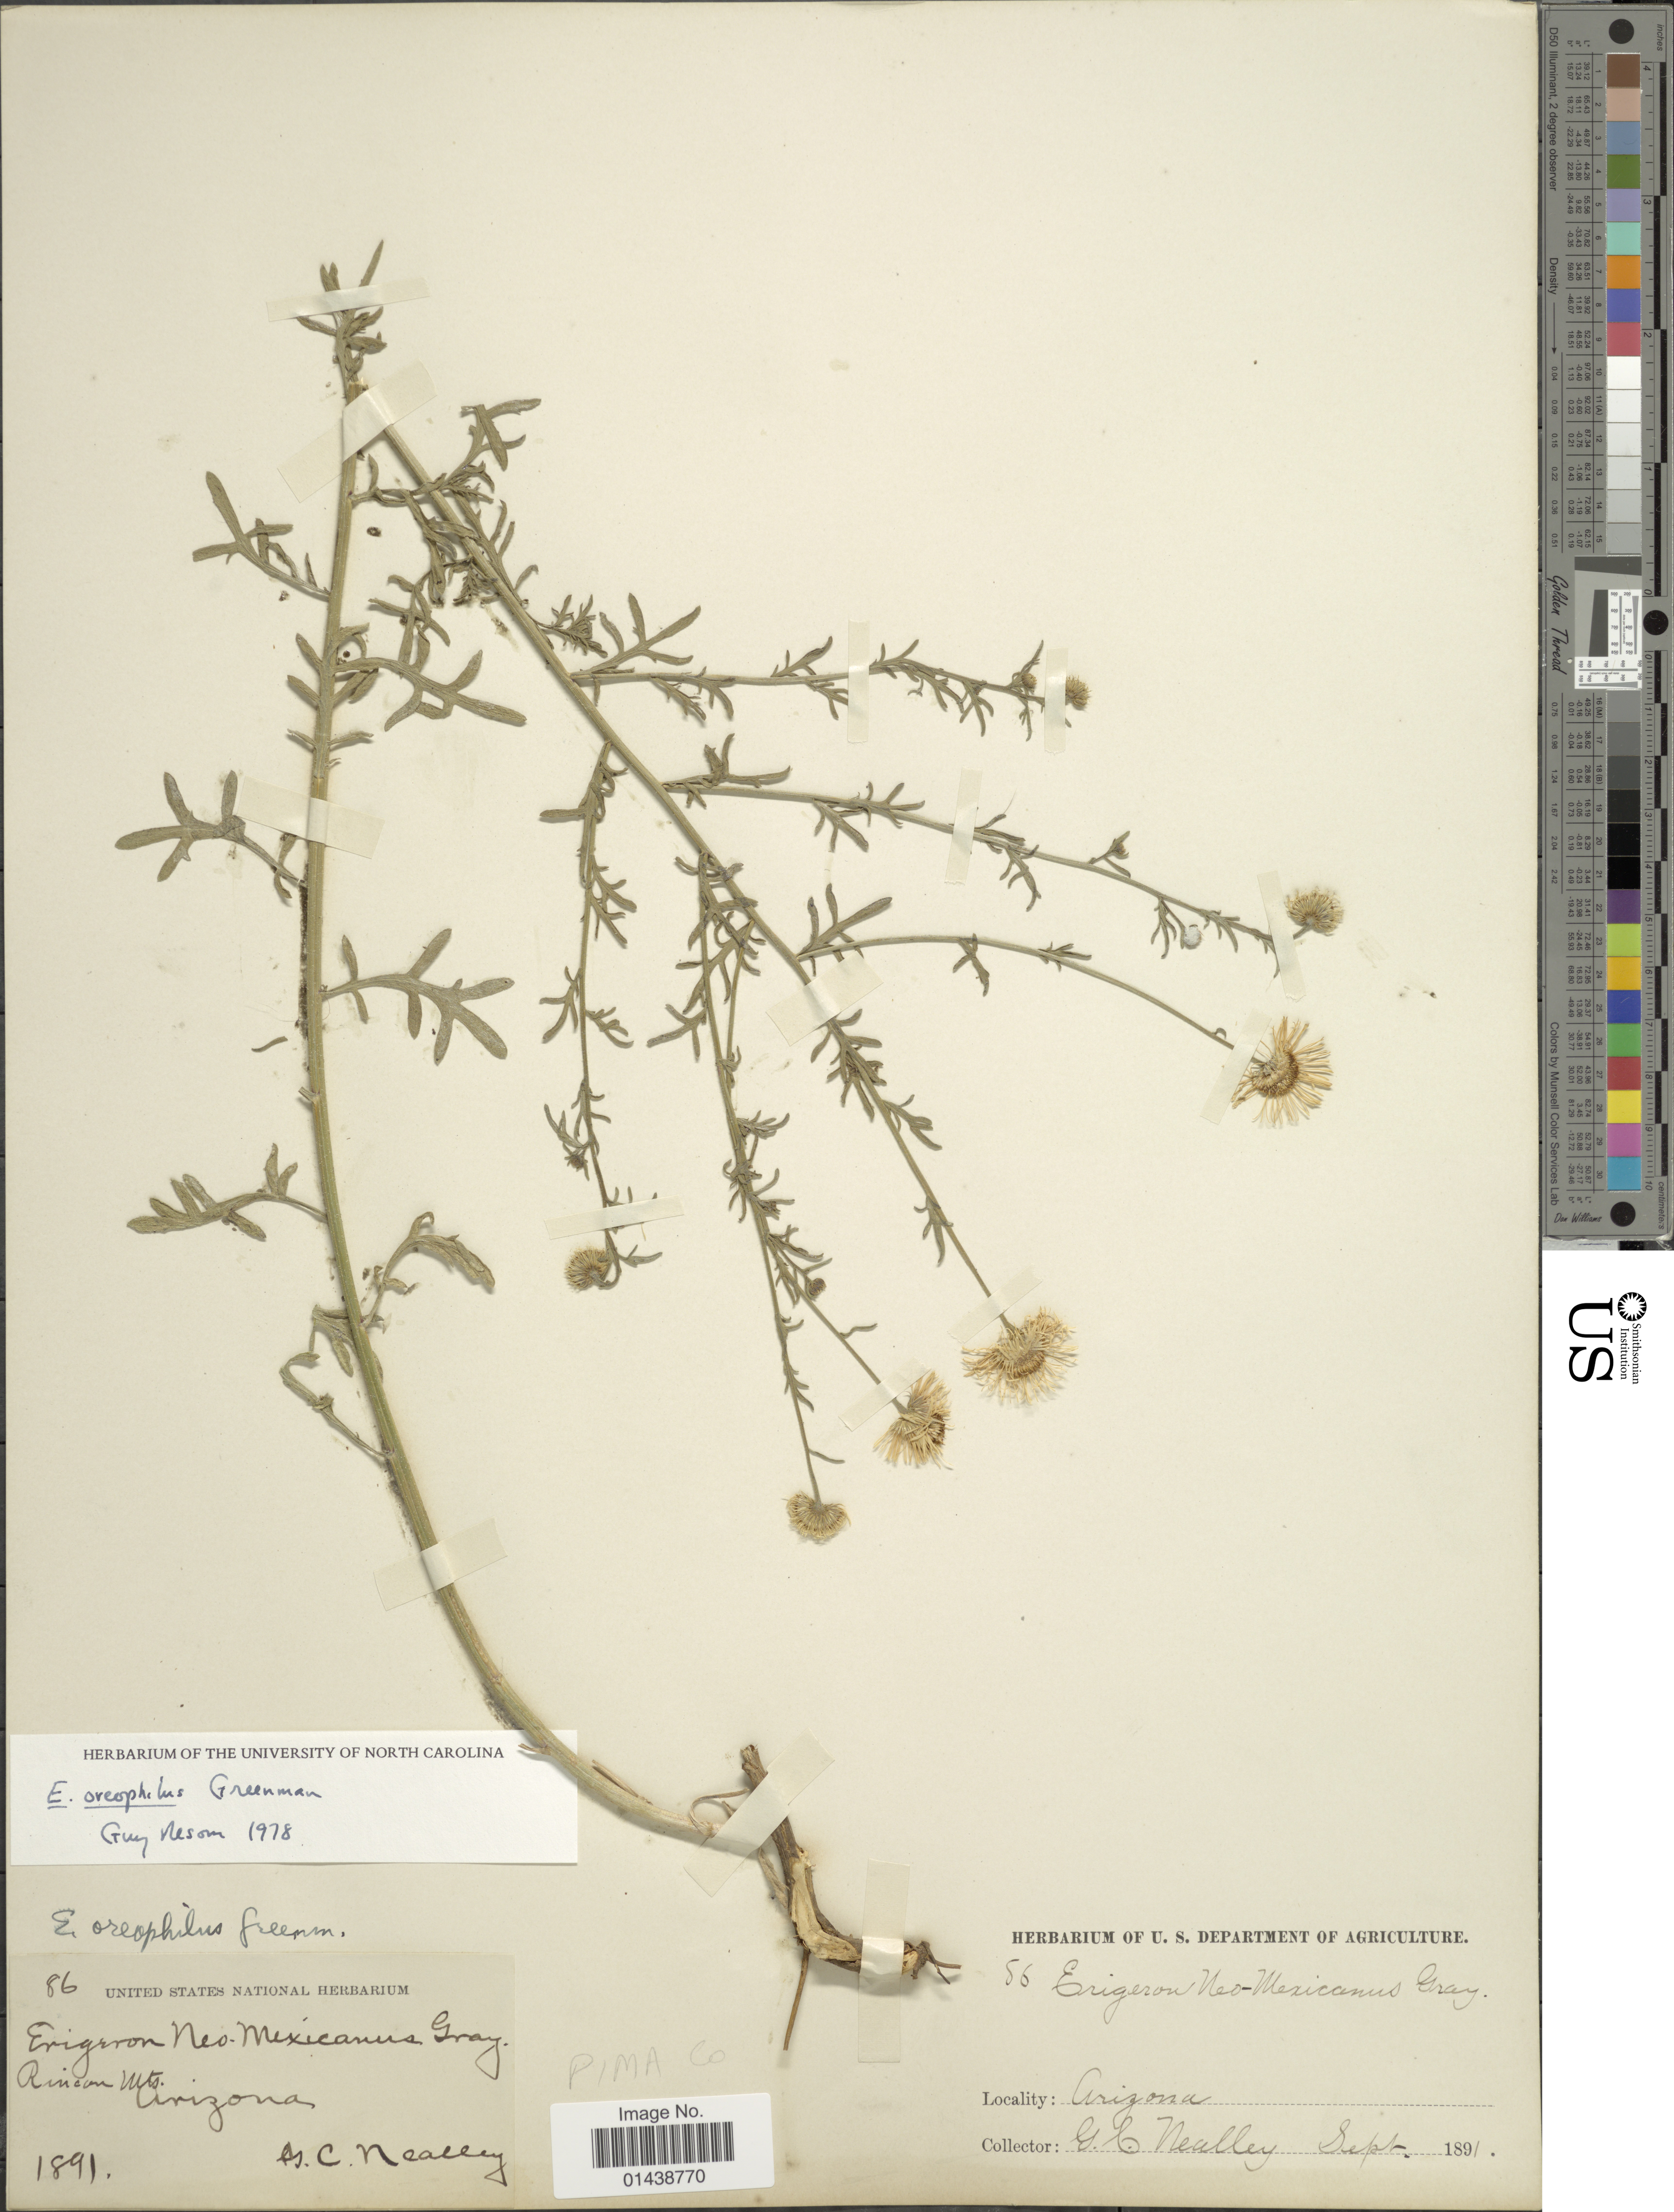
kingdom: Plantae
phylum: Tracheophyta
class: Magnoliopsida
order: Asterales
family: Asteraceae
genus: Erigeron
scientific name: Erigeron oreophilus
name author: Greenm.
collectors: G. C. Nealley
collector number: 86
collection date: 1891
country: United States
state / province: Arizona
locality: Rincon Mts. Pima Co.